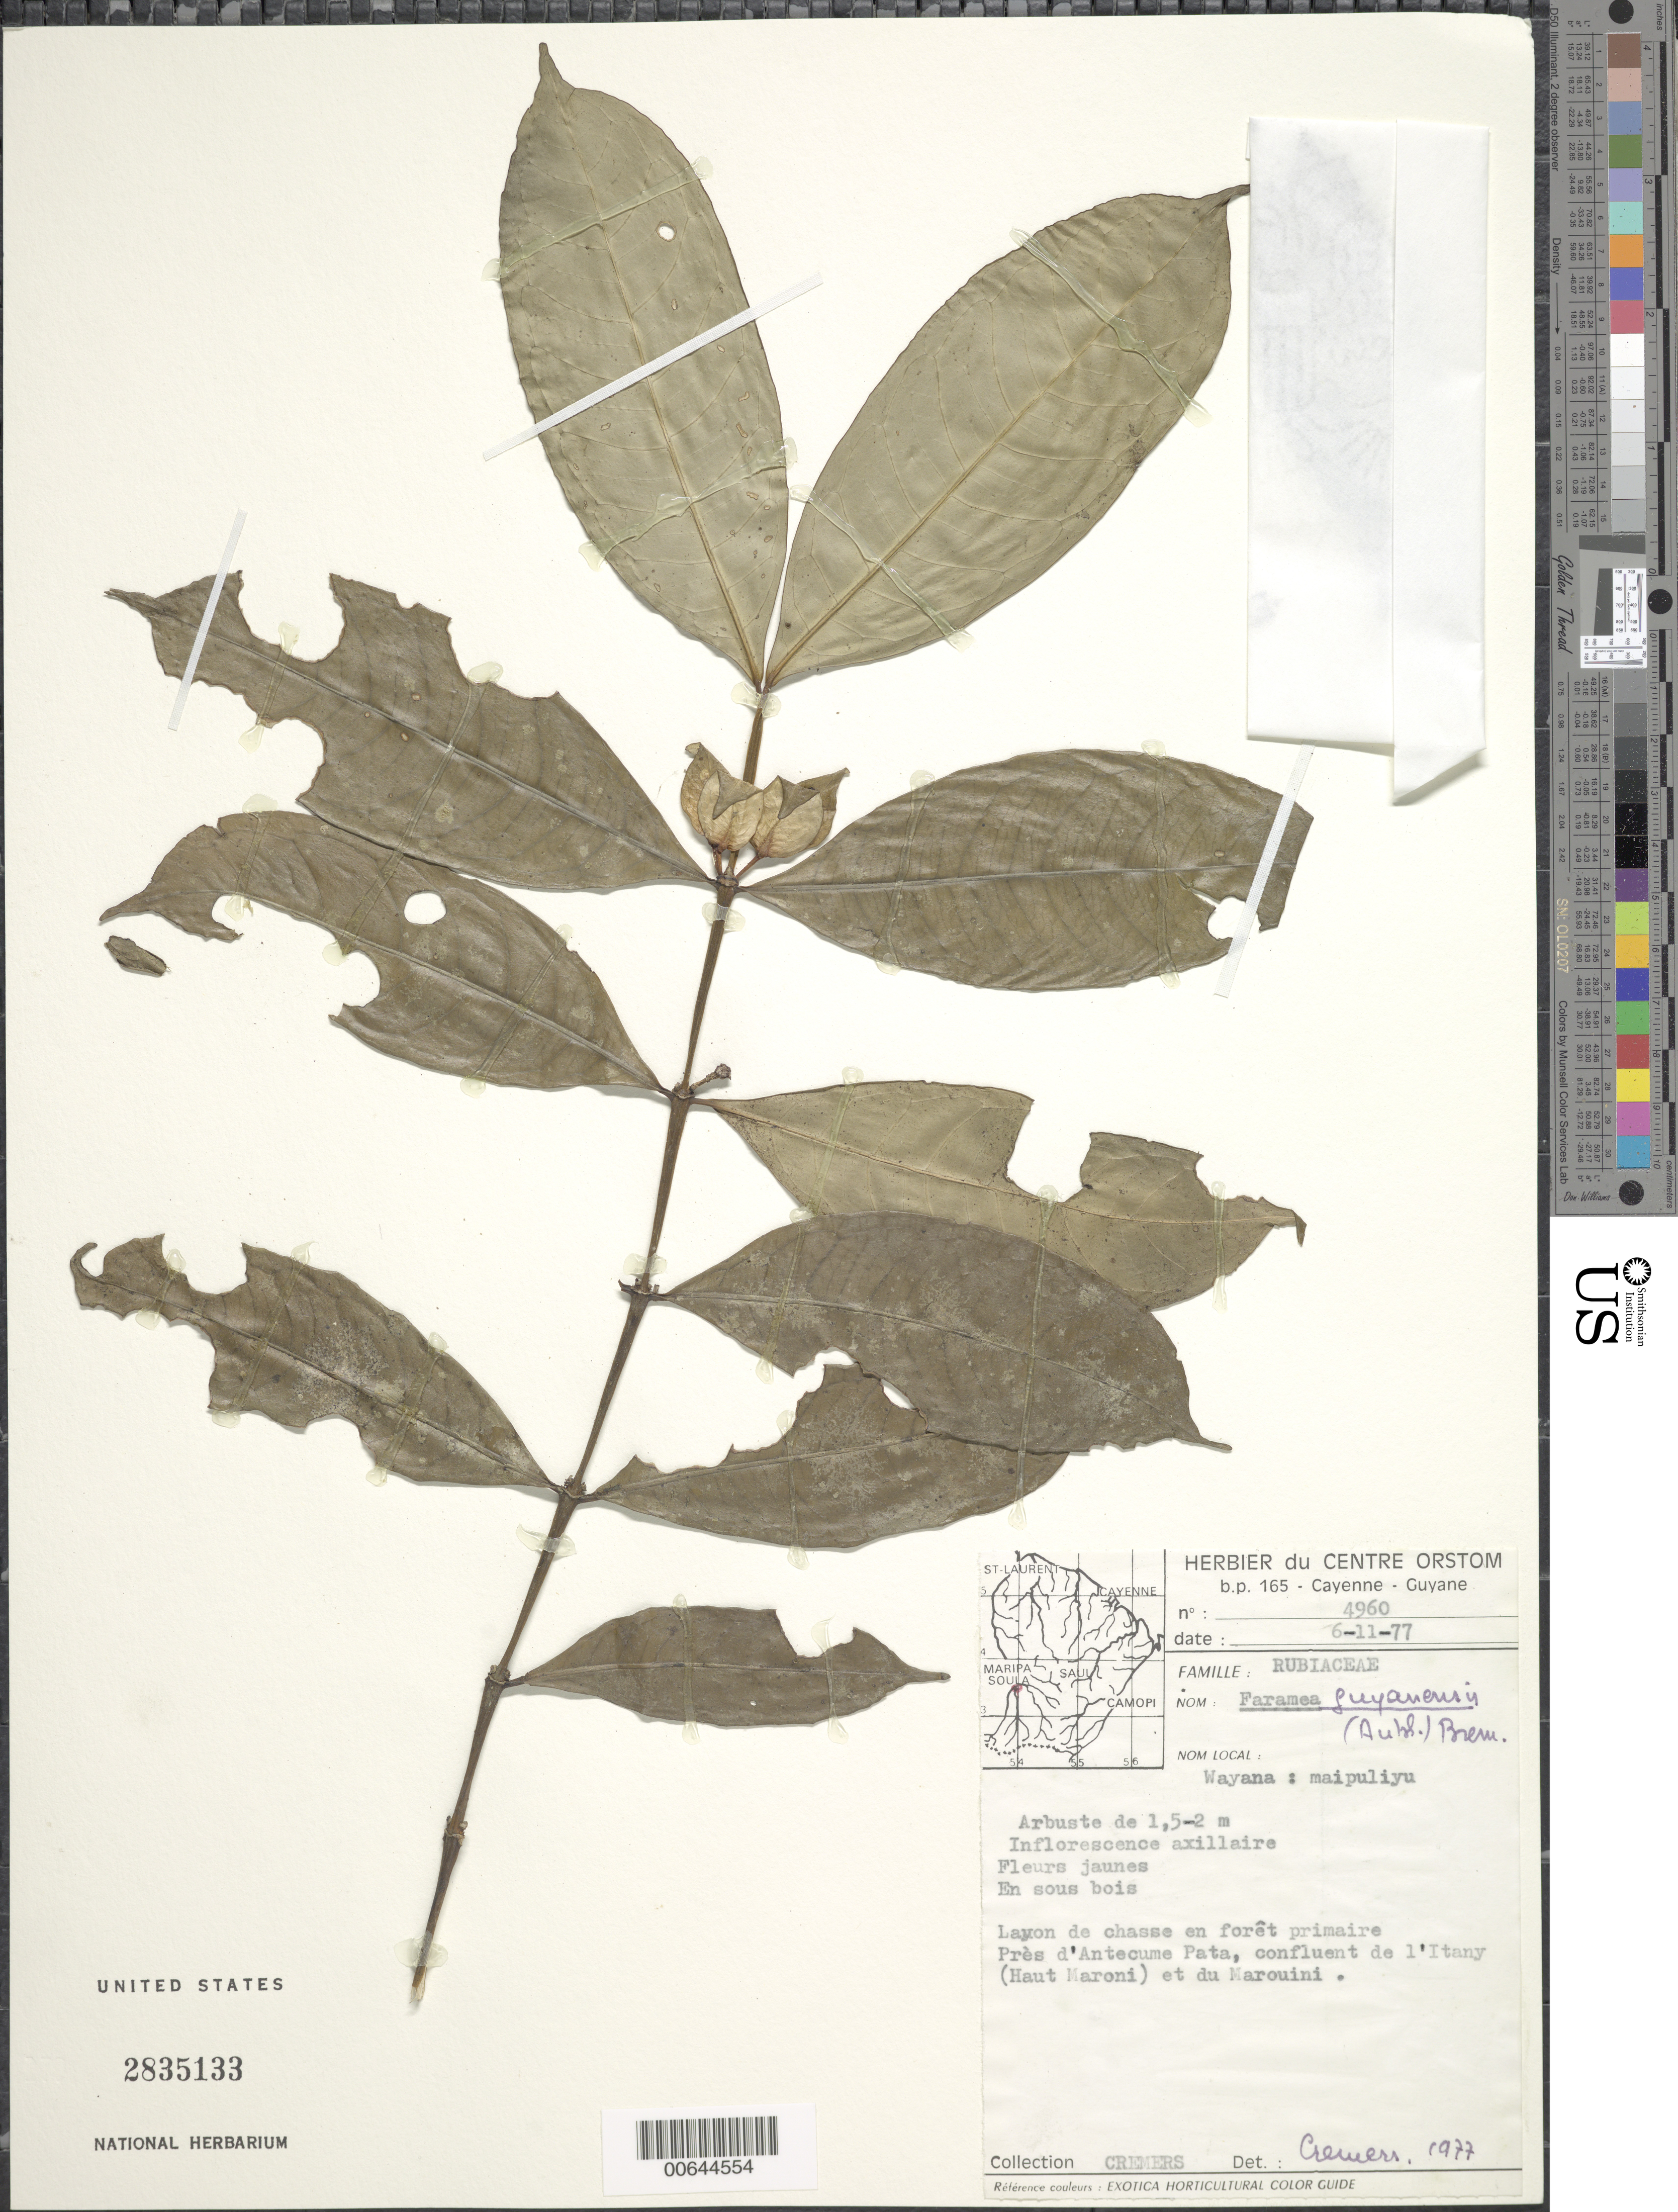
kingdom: Plantae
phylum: Tracheophyta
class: Magnoliopsida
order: Gentianales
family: Rubiaceae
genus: Faramea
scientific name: Faramea guianensis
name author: (Aubl.) Bremek.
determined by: Cremers, Georges A.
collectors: G. Cremers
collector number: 4960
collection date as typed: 6-Nov-77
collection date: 1977-11-06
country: French Guiana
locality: Ile d'Antécume Pata, confl. de l'Itany (Haut Maroni) et du Marouini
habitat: Layon de chasse en foret primare; en sous bois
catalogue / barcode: US 2835133